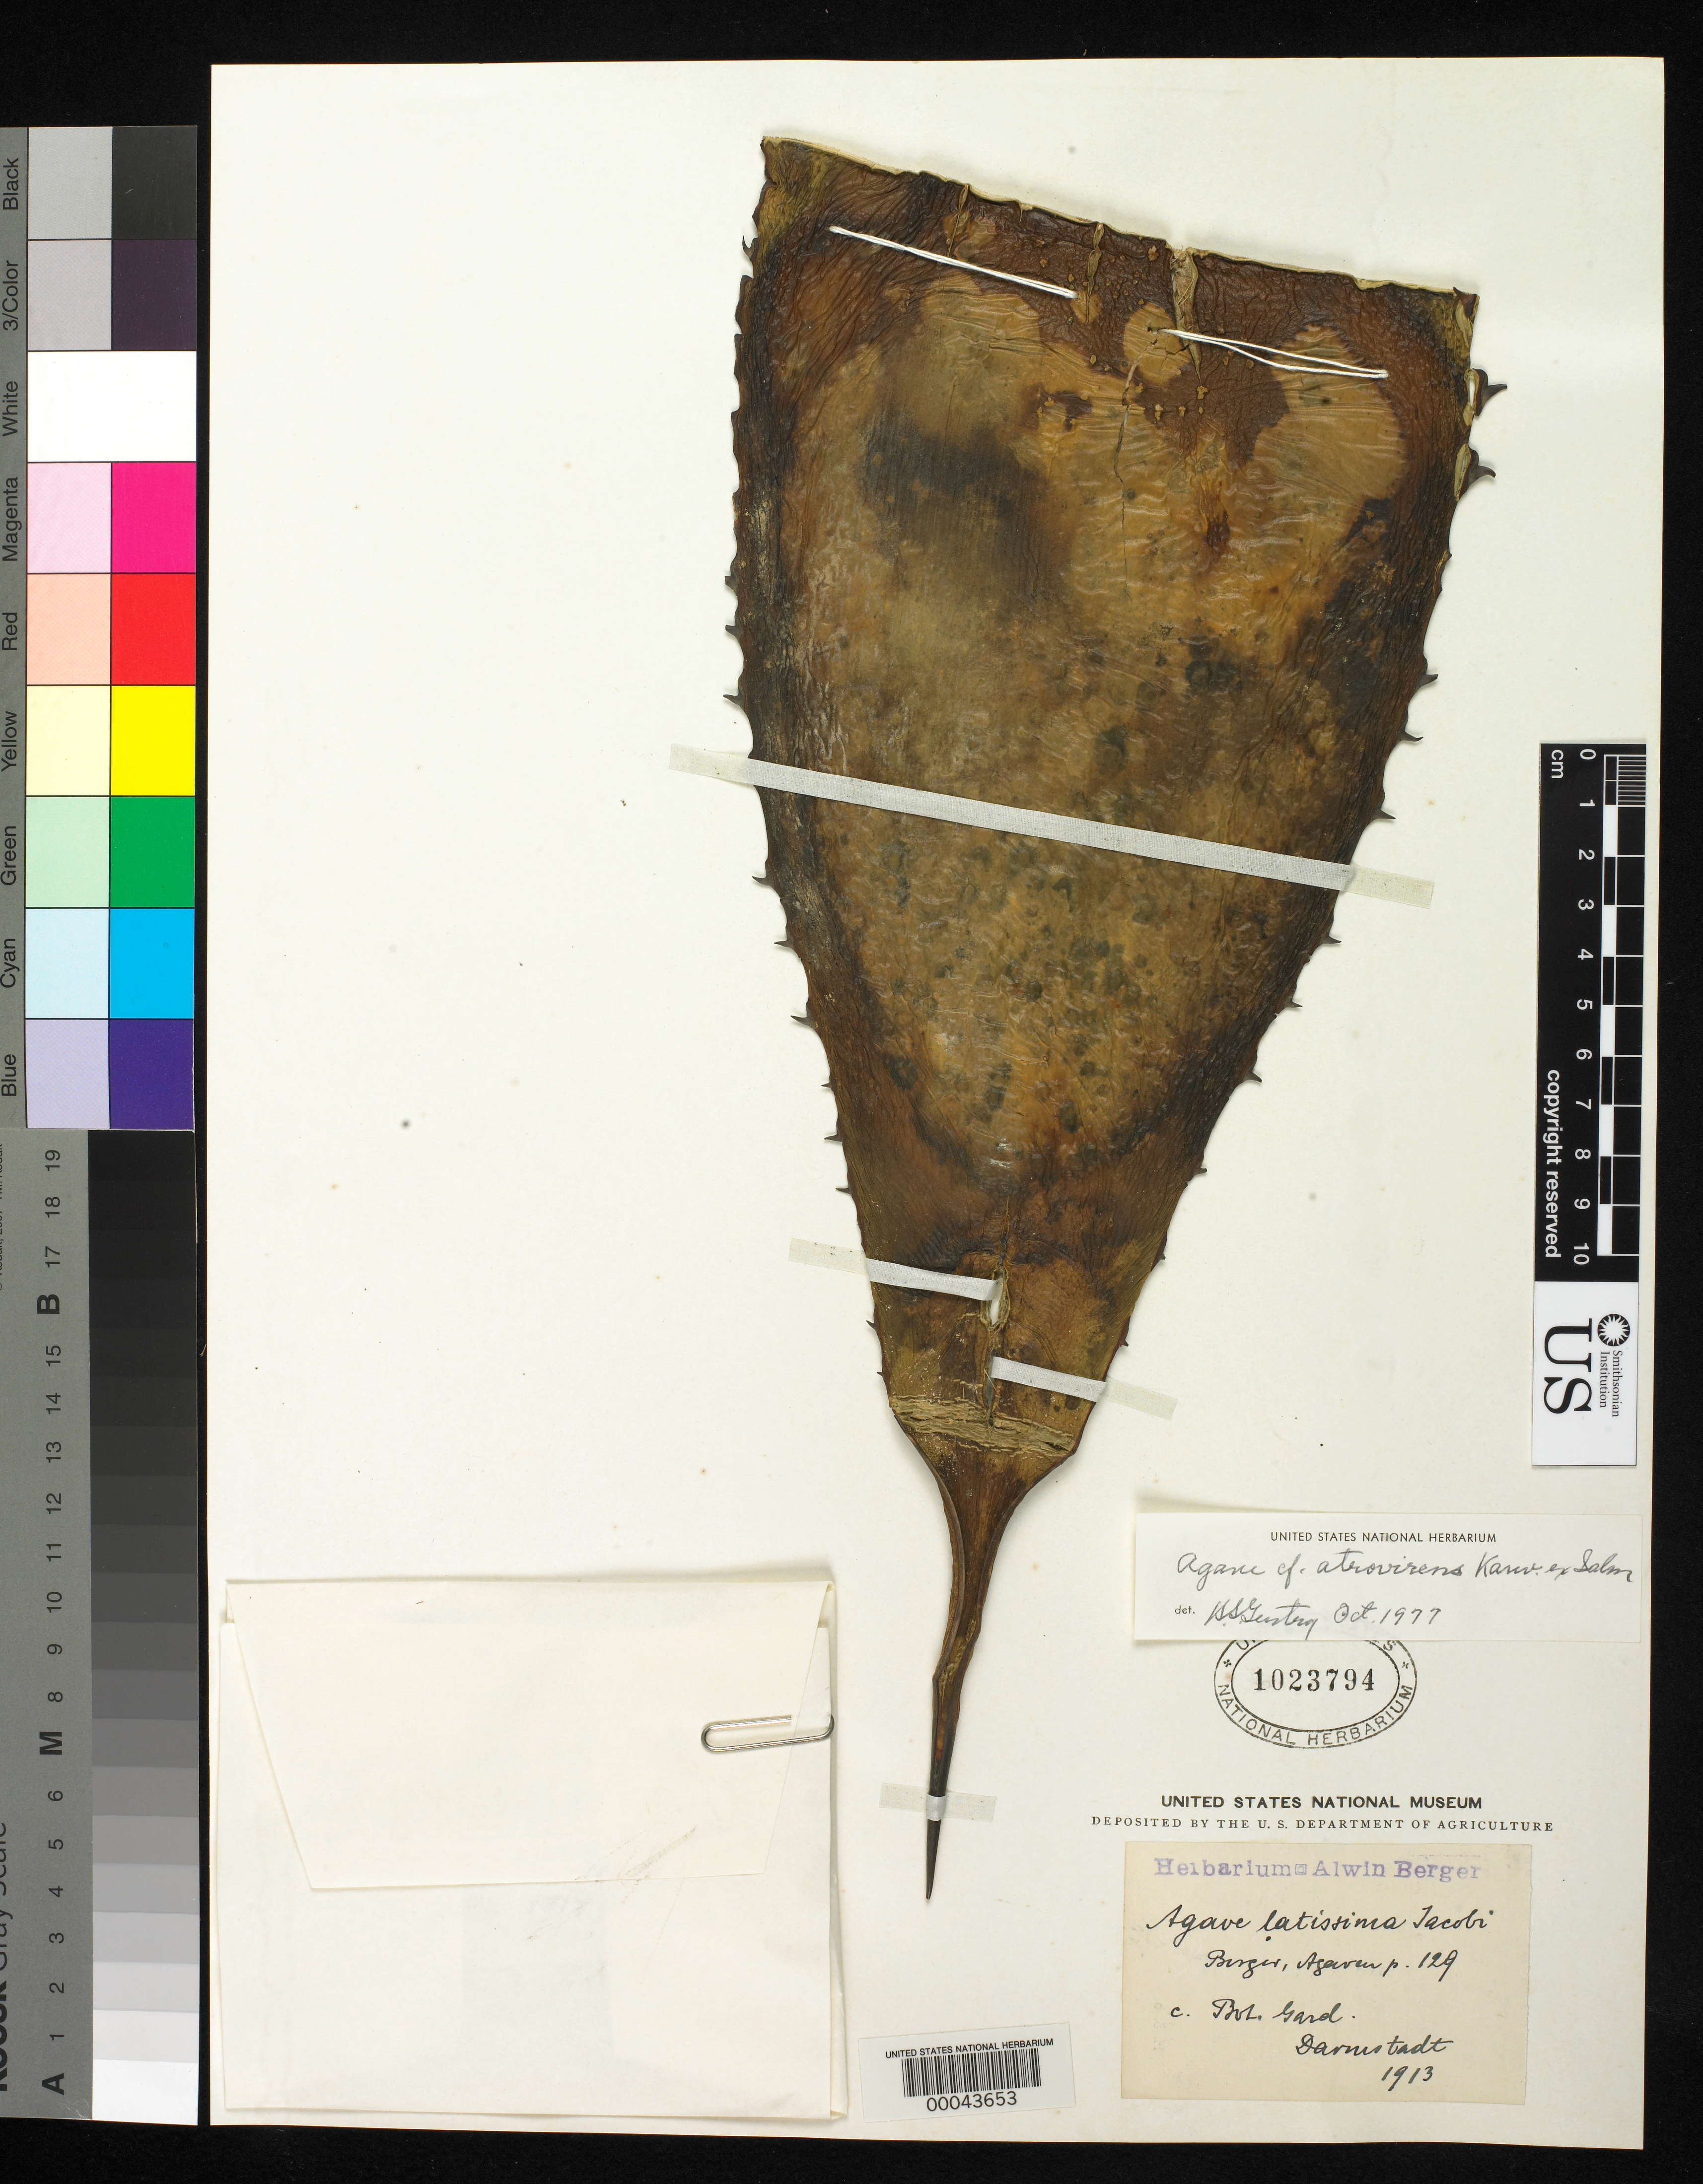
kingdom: Plantae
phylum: Tracheophyta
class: Liliopsida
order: Asparagales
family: Asparagaceae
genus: Agave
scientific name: Agave atrovirens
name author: Karw. in Salm-Dyck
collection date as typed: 1913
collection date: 1913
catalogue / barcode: US 1023794